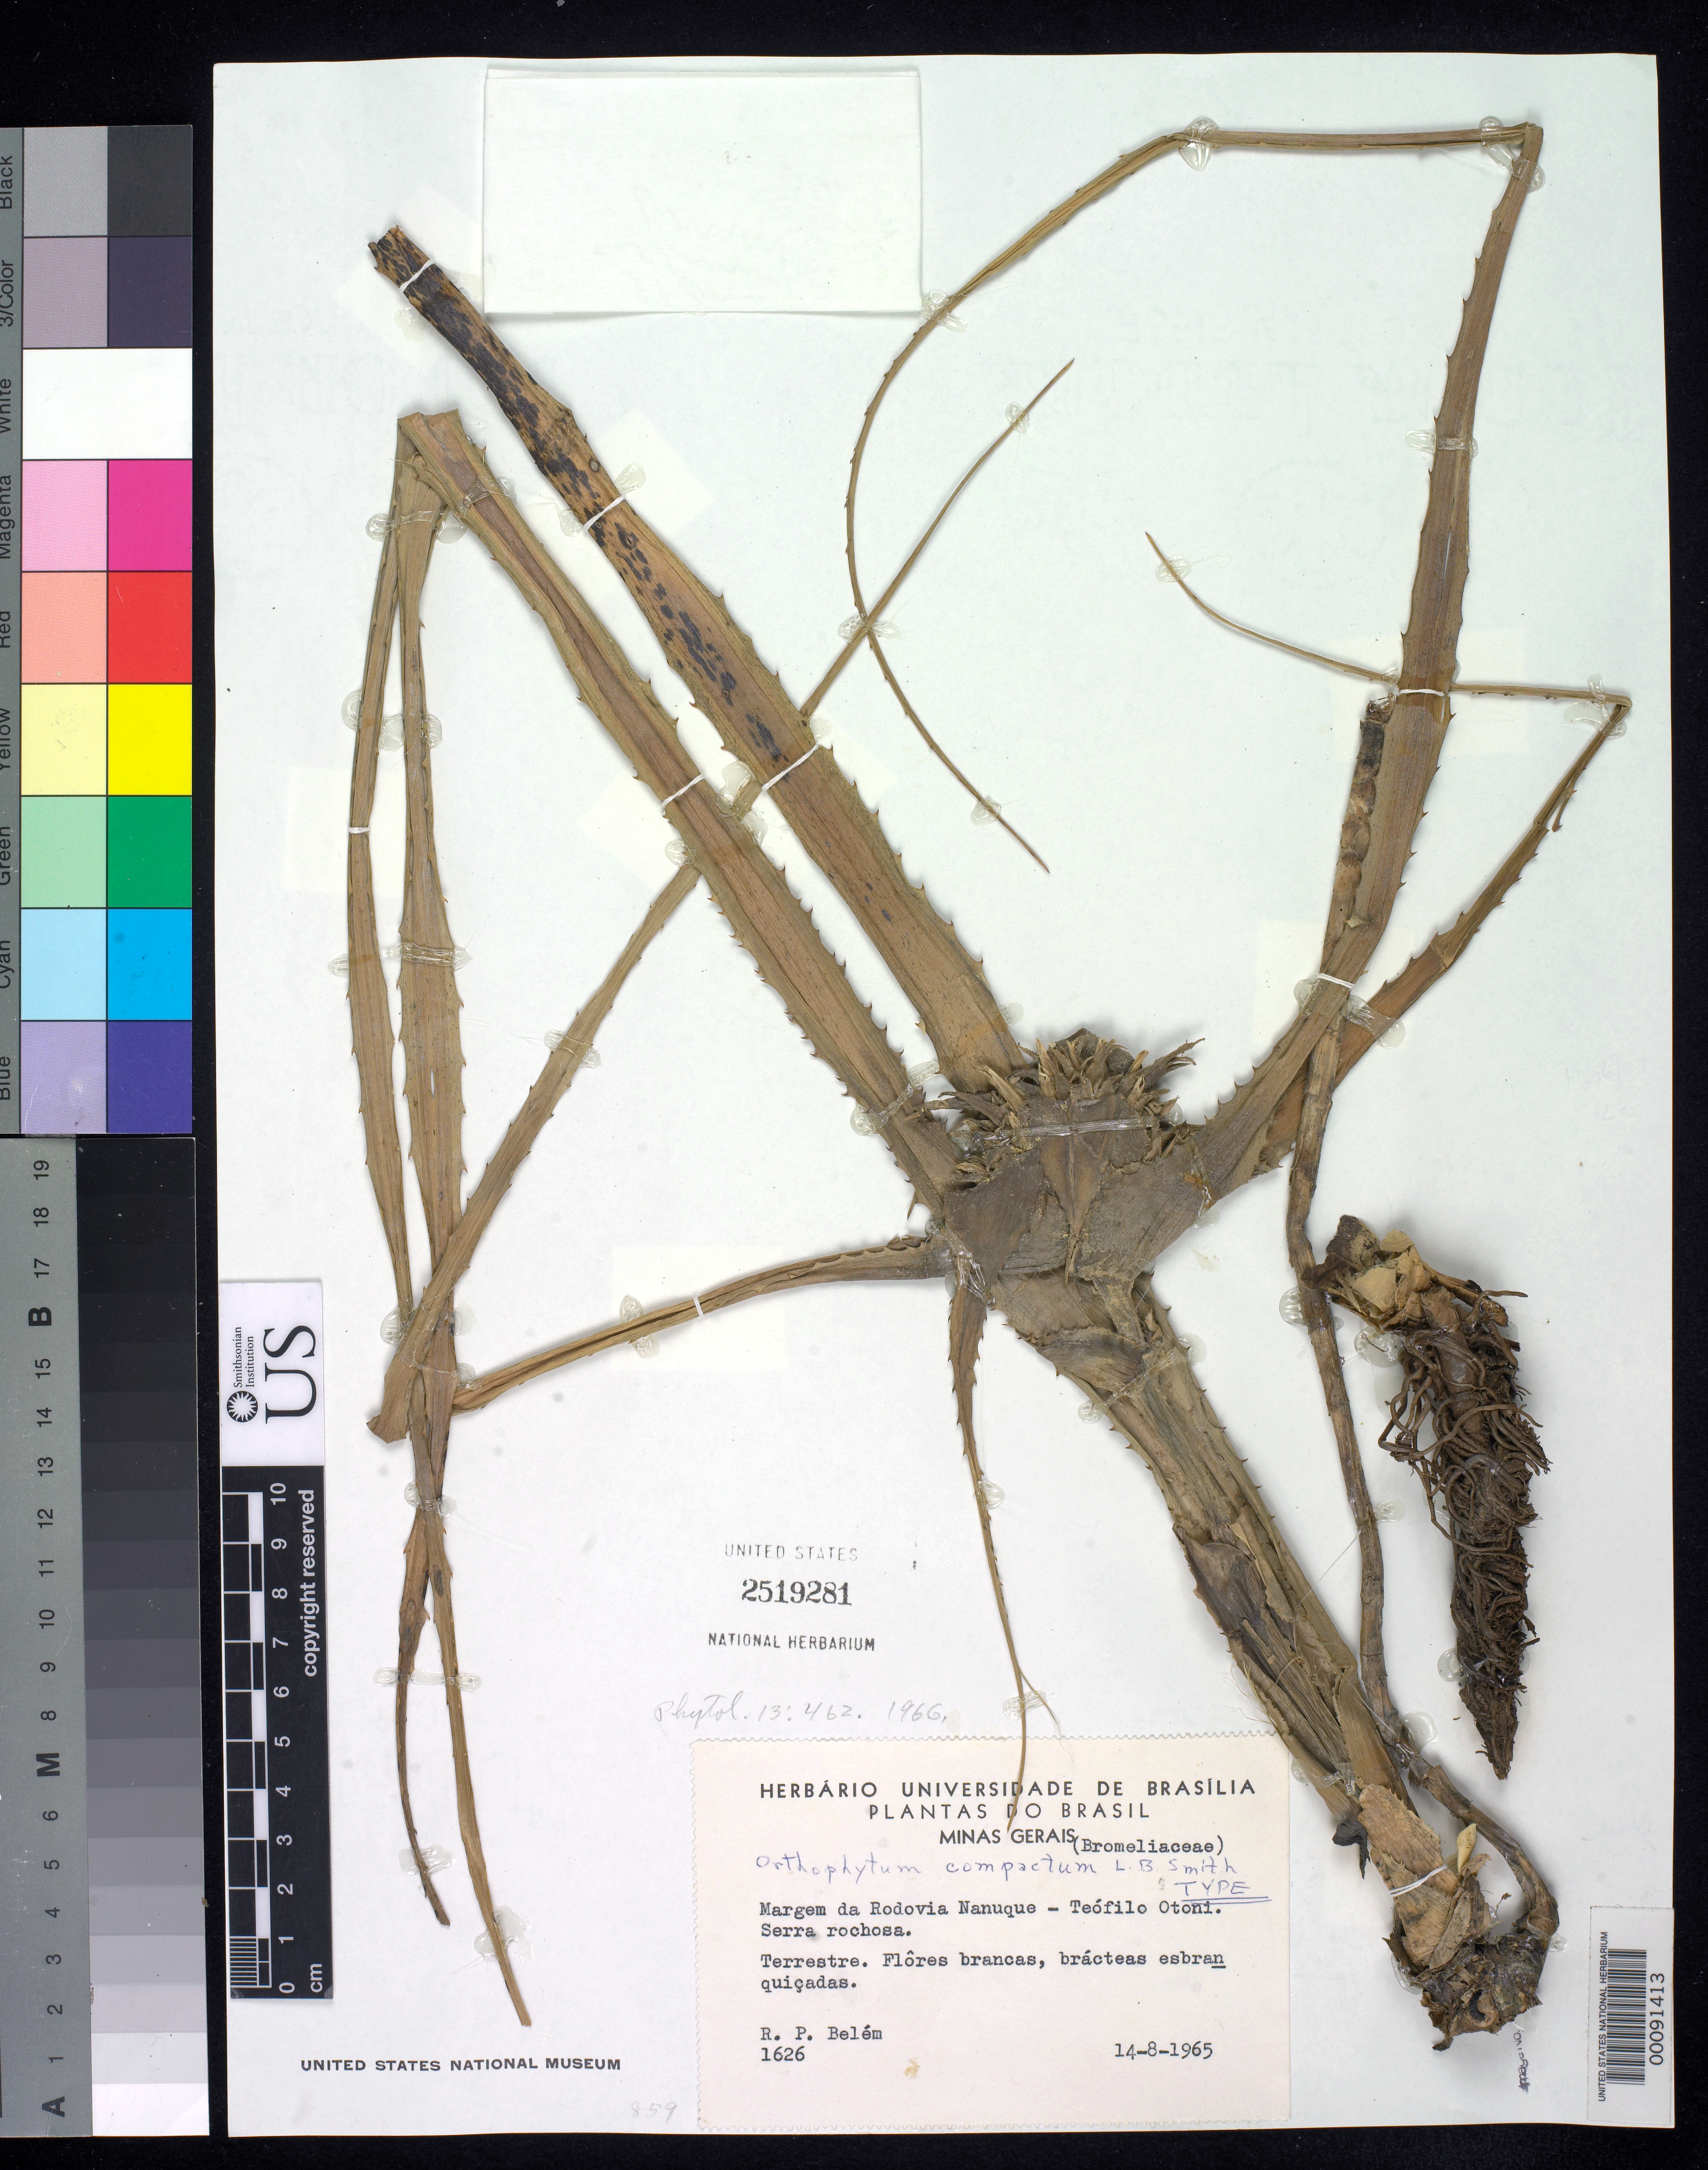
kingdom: Plantae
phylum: Tracheophyta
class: Liliopsida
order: Poales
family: Bromeliaceae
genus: Orthophytum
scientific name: Orthophytum compactum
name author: L.B. Sm.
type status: Holotype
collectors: R. P. Belém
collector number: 1626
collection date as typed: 14 Aug 1965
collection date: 1965-08-14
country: Brazil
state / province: Minas Gerais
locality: Margem da Rodovia Nanuque - Teofilo Otoni, Serra Rochosa.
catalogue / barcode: US 2519281